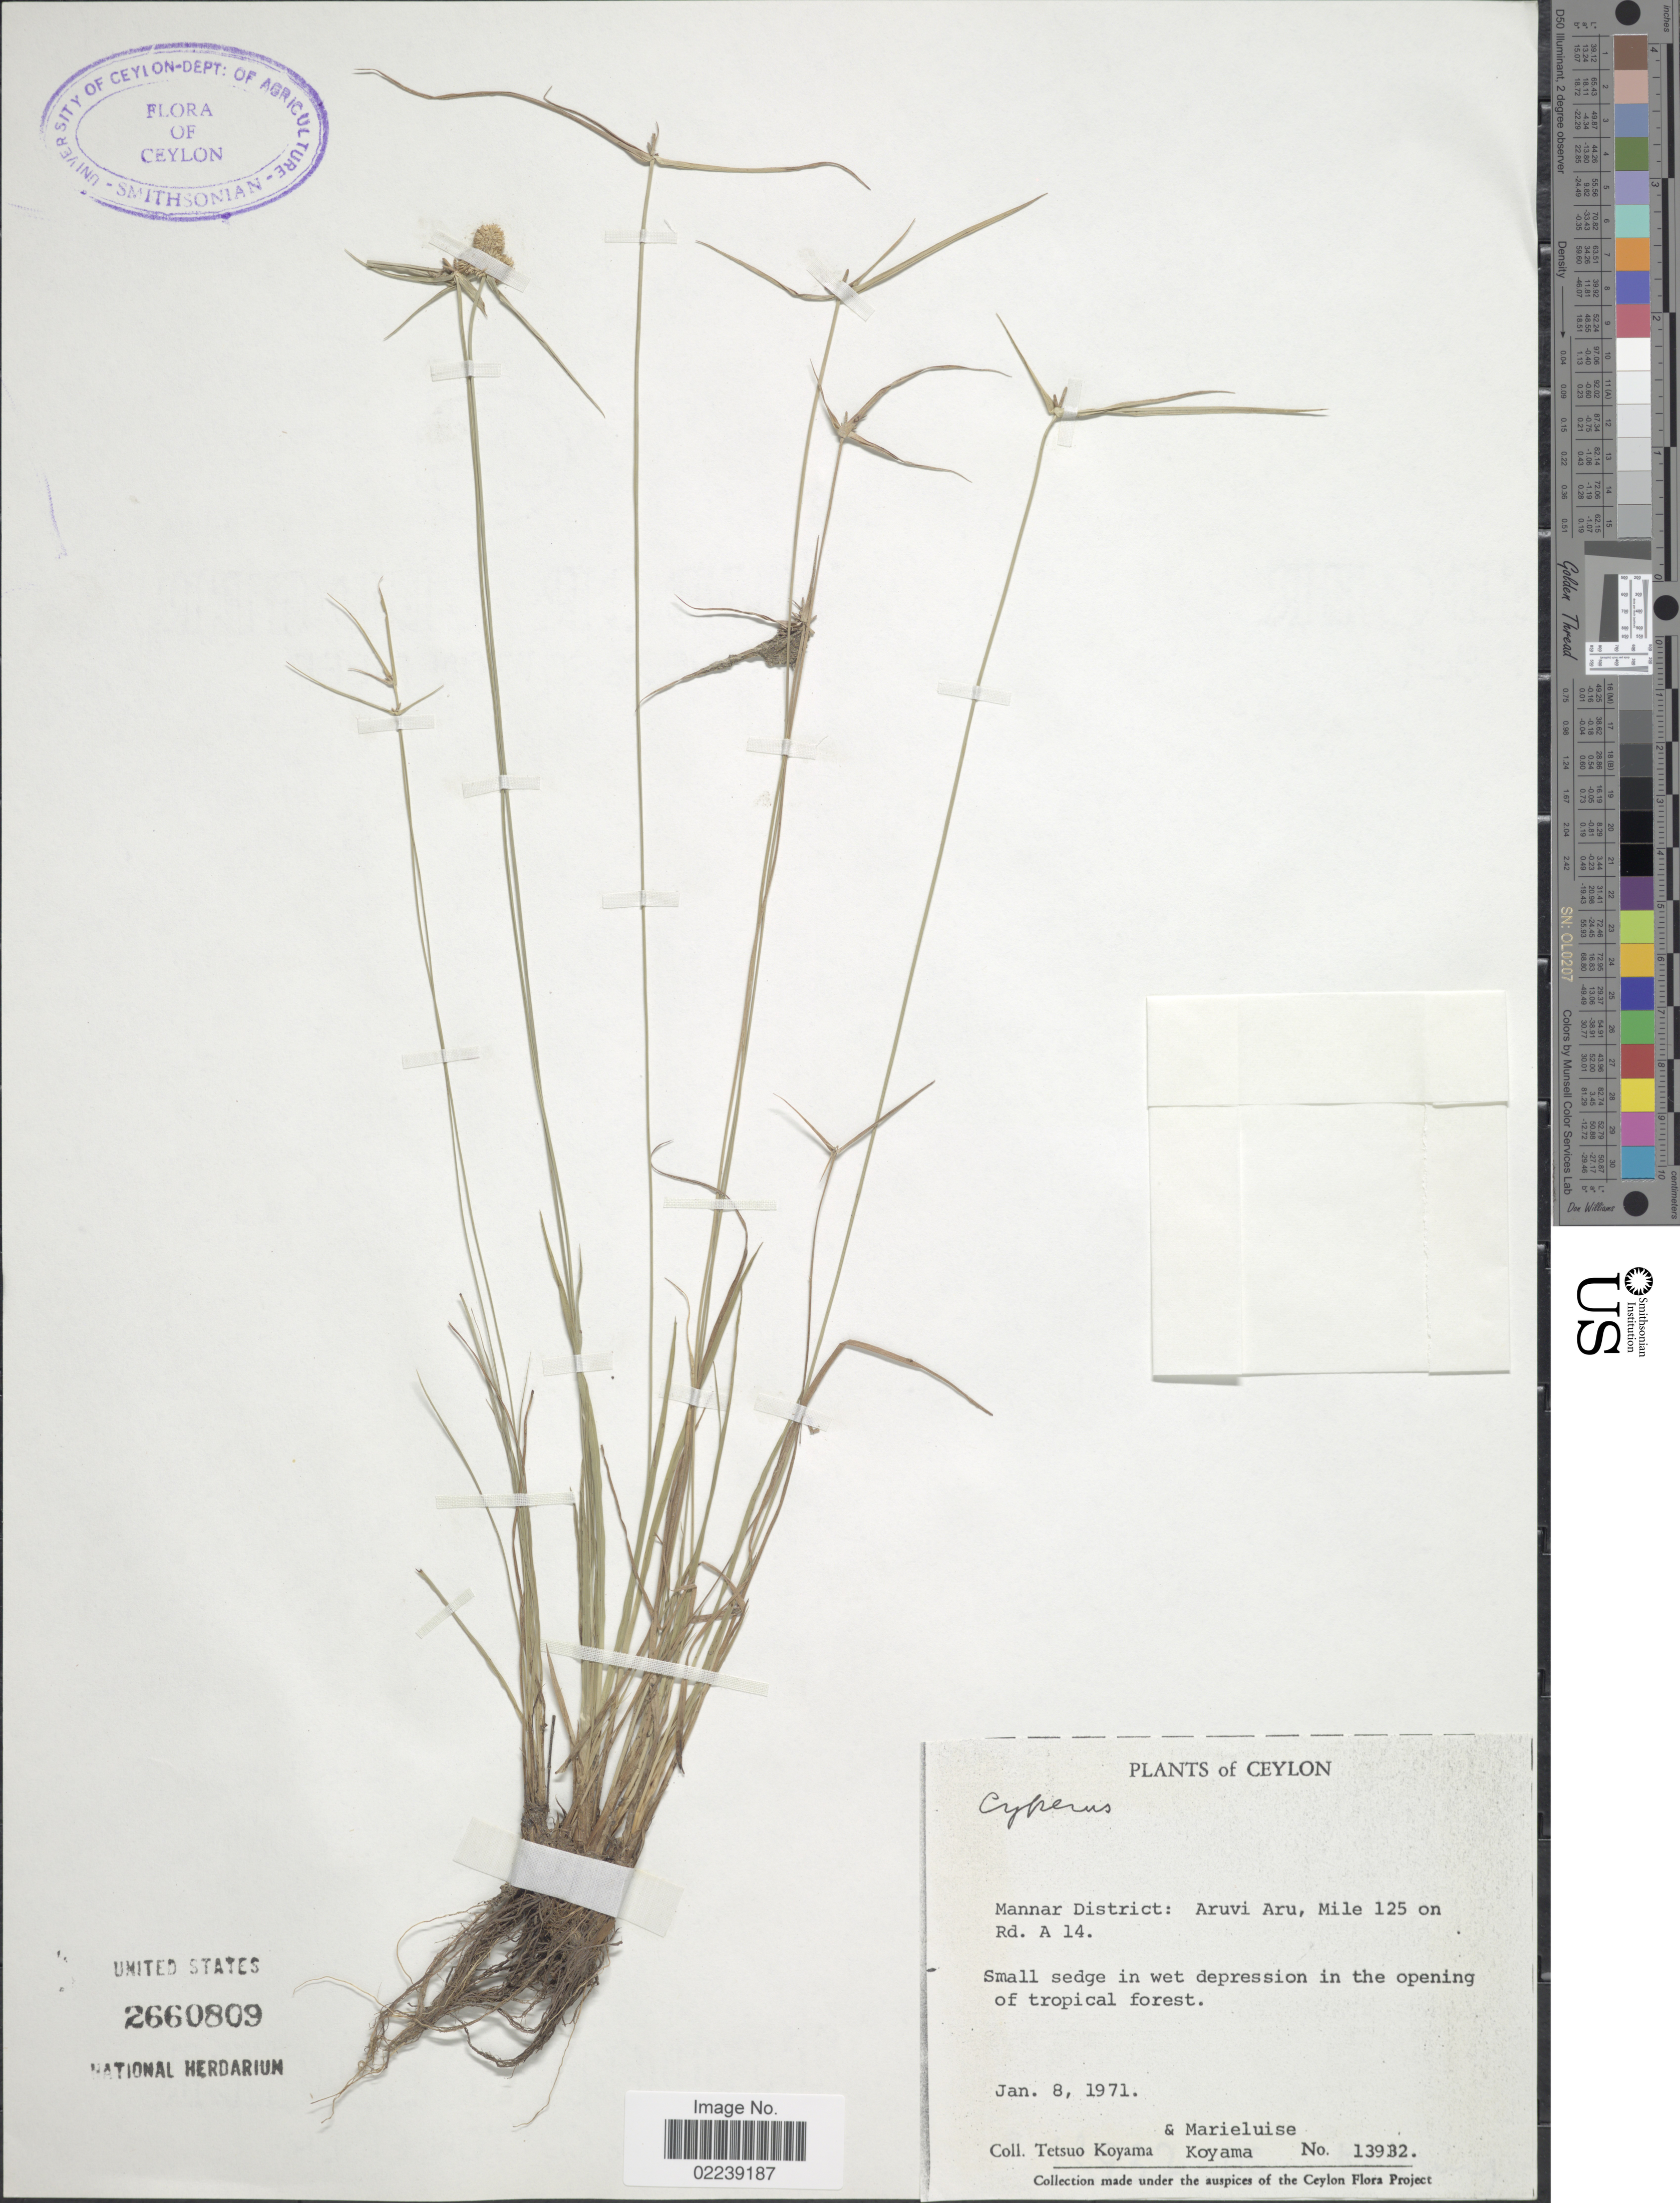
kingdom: Plantae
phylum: Tracheophyta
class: Liliopsida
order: Poales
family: Cyperaceae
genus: Cyperus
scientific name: Cyperus tenuifolius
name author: (Steud.) Dandy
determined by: Strong, Mark T., (BOT), Smithsonian Institution - National Museum of Natural History (UNITED STATES)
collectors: T. Koyama & M. Koyama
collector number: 13932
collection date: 1971-01-08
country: Sri Lanka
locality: Ceylon. Mannar District: Aruvi Aru, Mile 125 on Rd. A 14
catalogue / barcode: US 2660809